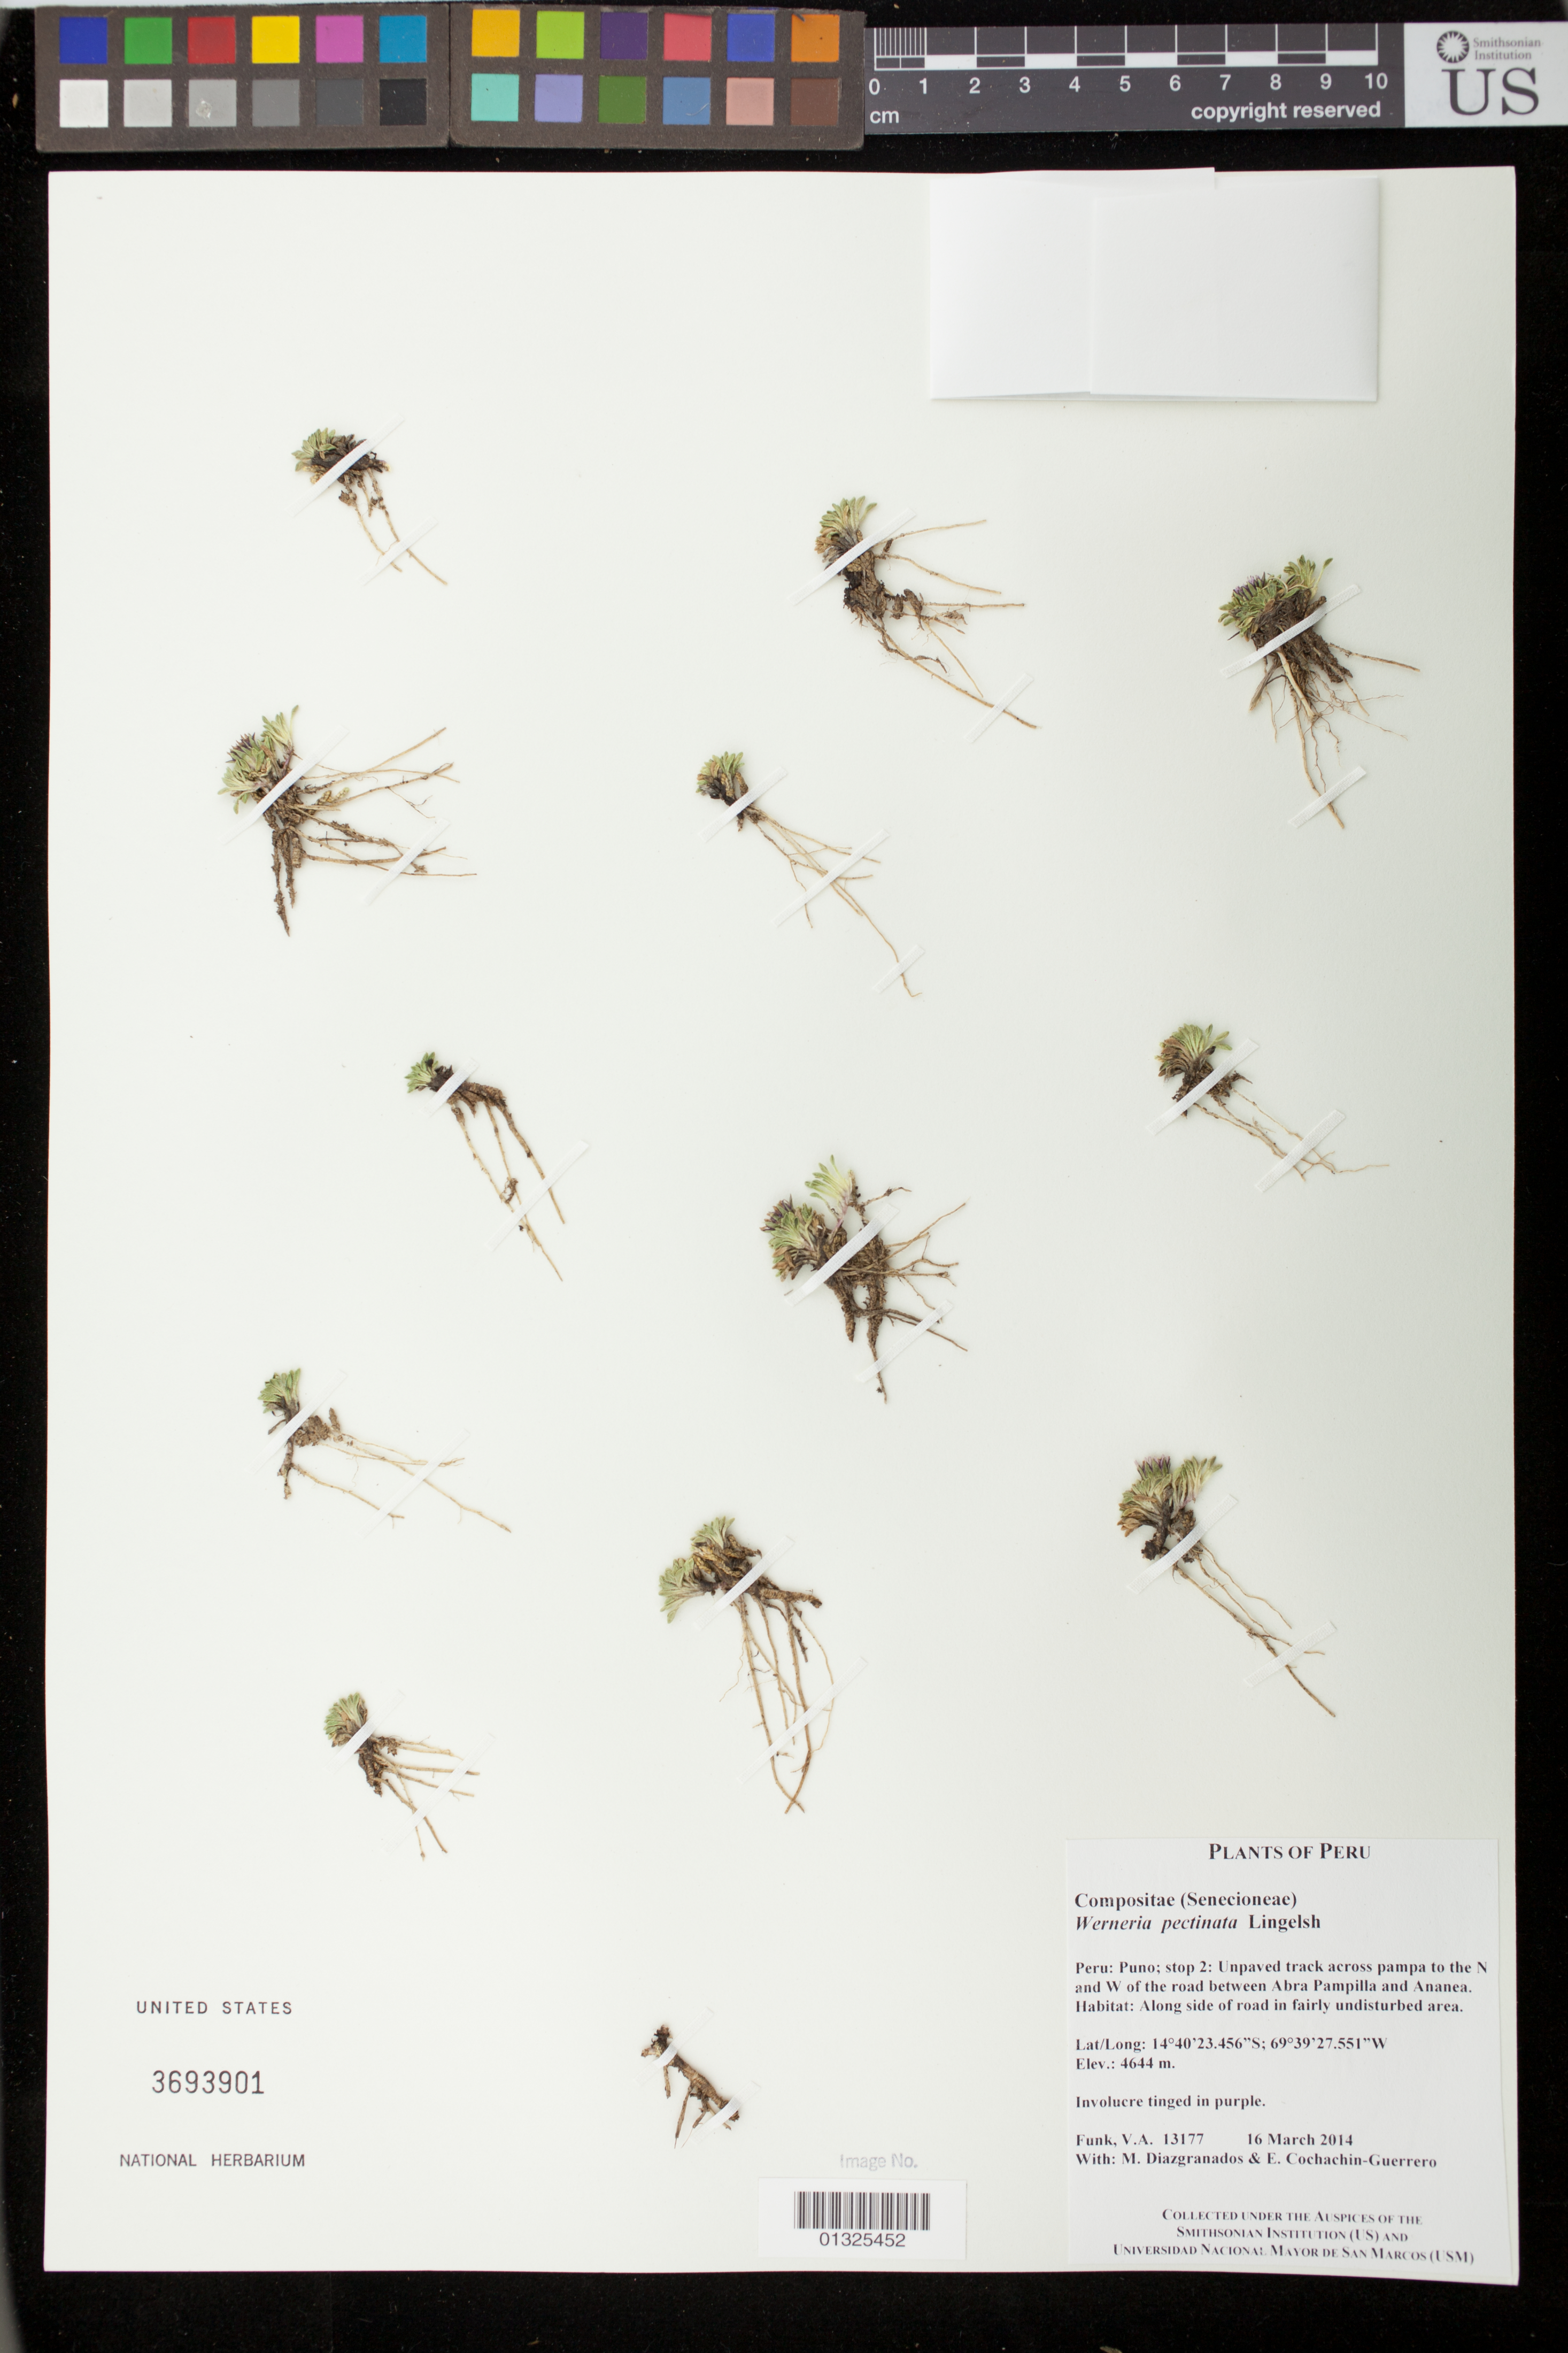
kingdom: Plantae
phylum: Tracheophyta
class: Magnoliopsida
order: Asterales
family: Asteraceae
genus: Werneria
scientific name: Werneria pectinata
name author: Lingelsh.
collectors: M. Diazgranados C. & E. Cochachin Guerrero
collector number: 13177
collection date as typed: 16 March 2014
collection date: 2014-03-16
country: Peru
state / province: Puno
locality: Unpaved track across pampa to the N and W of the road between Abra Pampilla and Ananea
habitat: Along side of road in fairly undisturbed area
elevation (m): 4644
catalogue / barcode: US 3693901